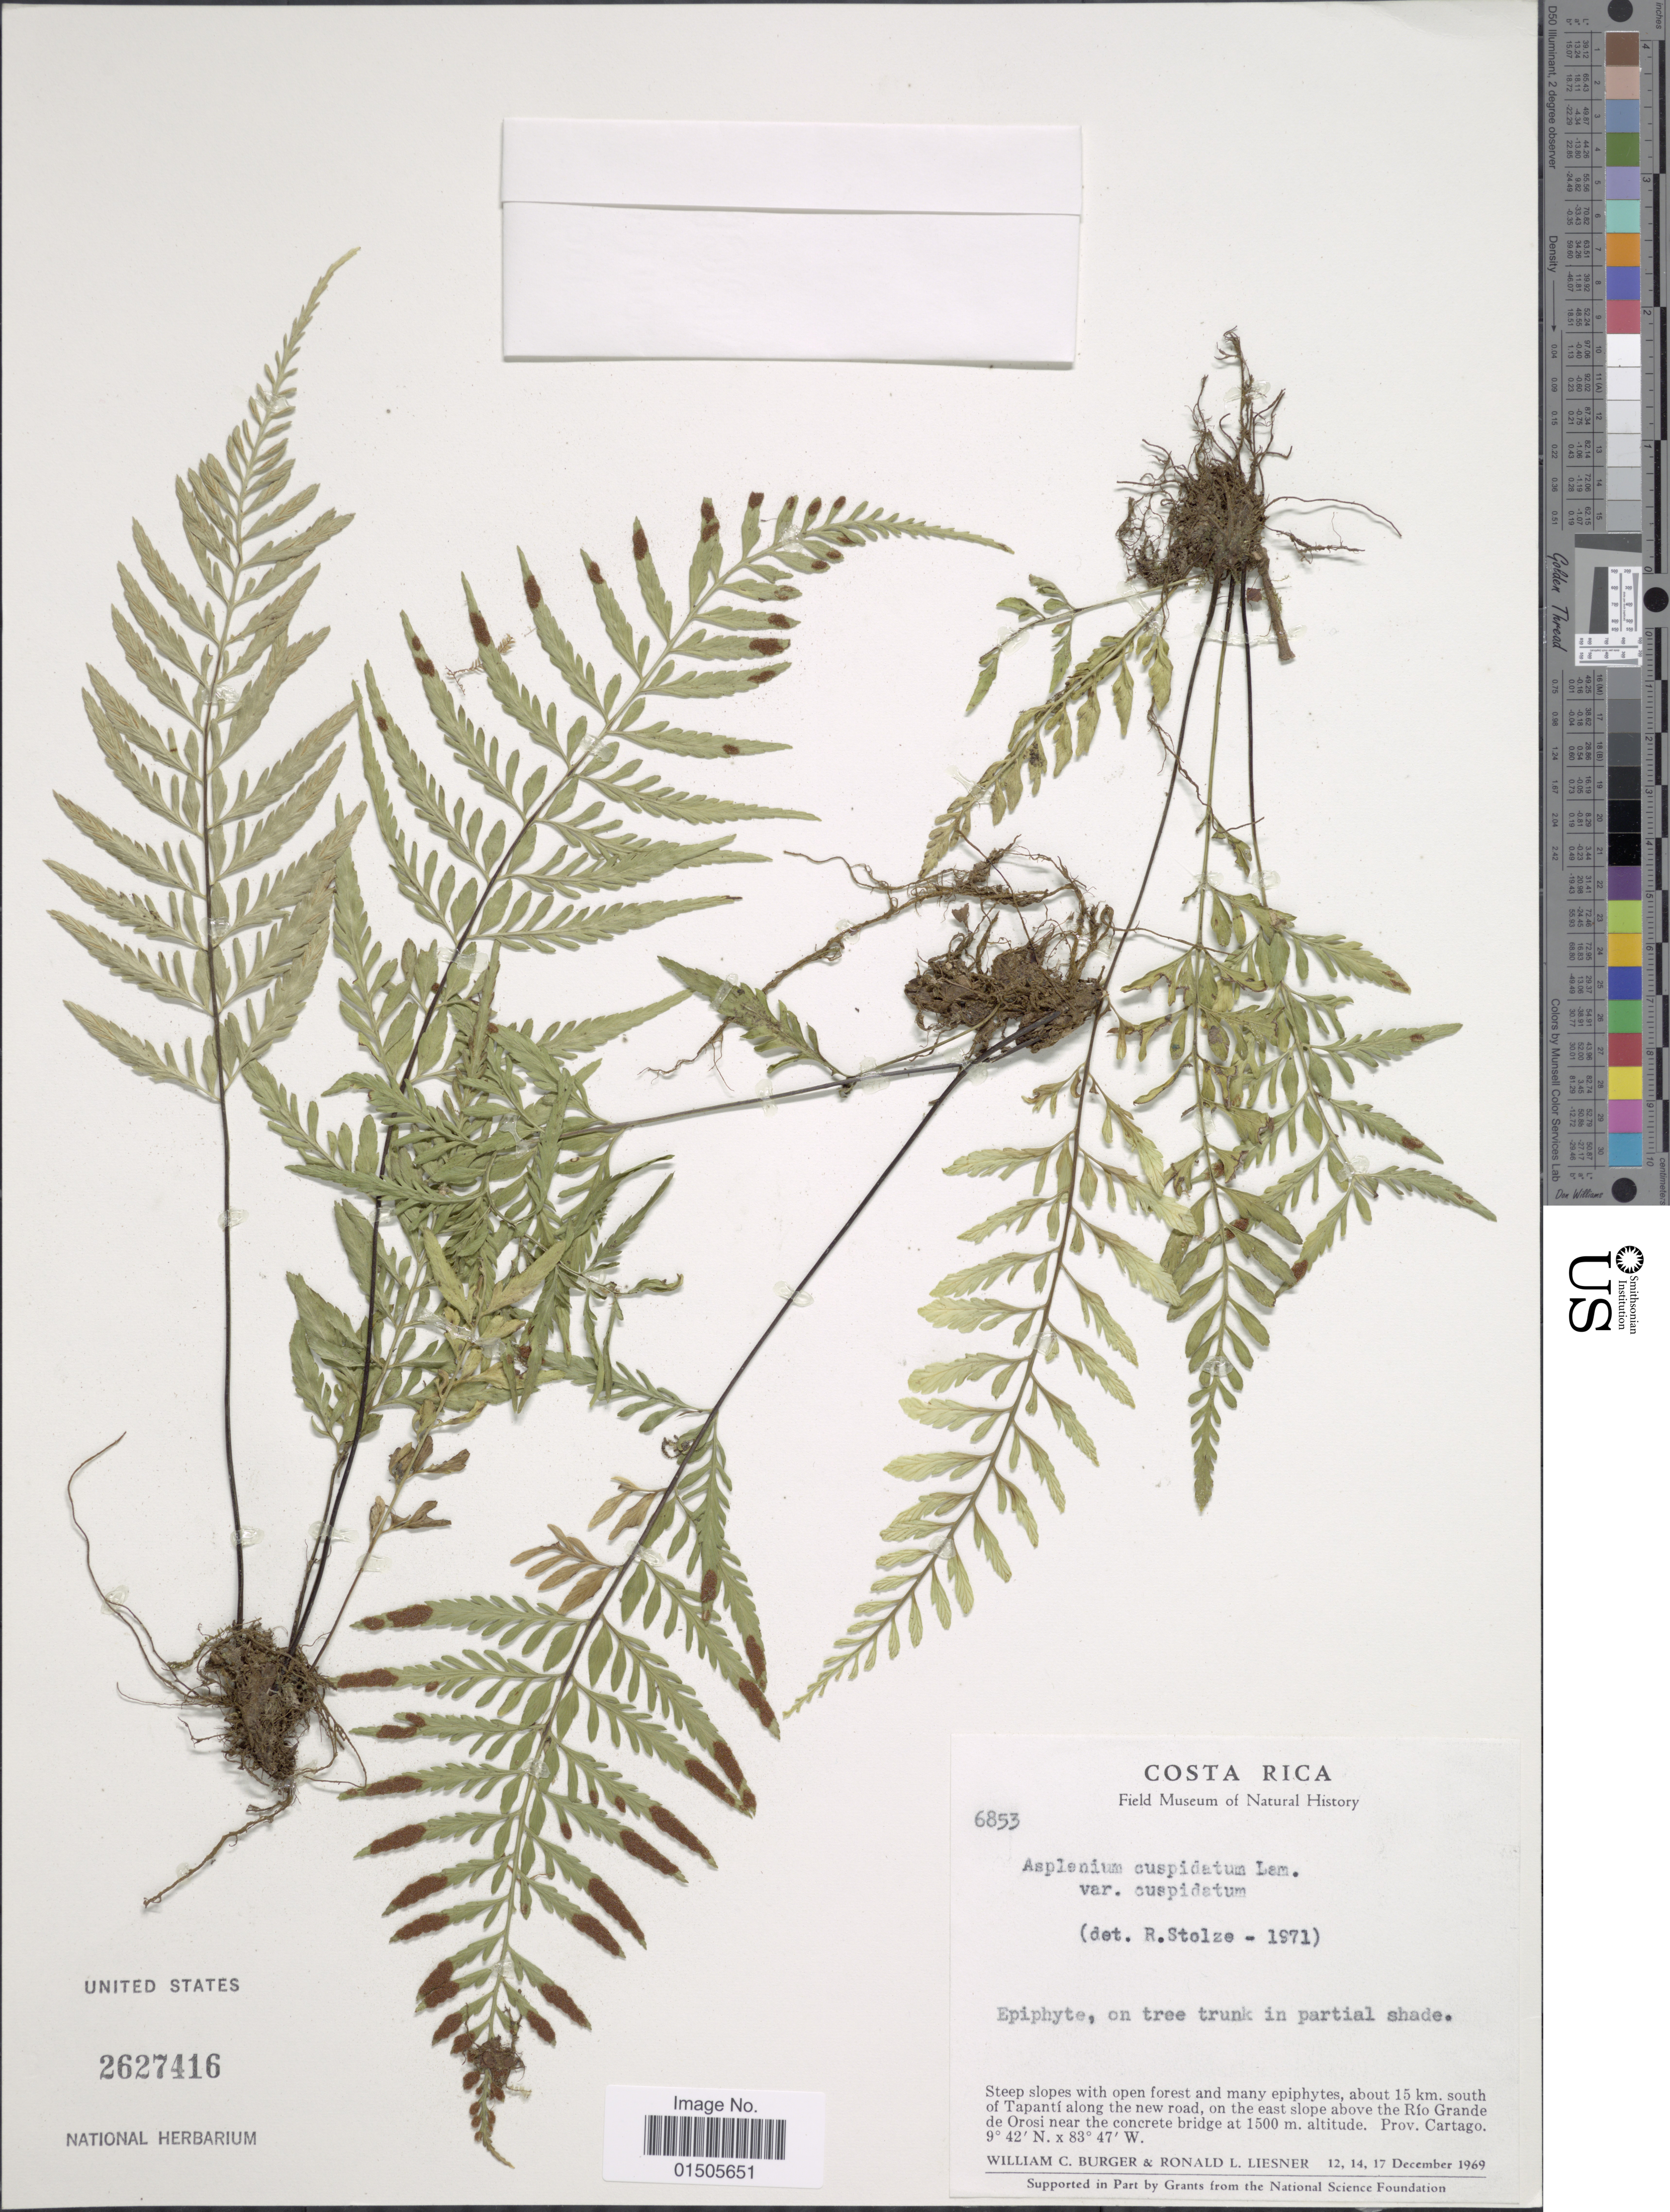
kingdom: Plantae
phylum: Tracheophyta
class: Polypodiopsida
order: Polypodiales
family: Aspleniaceae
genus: Asplenium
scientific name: Asplenium auritum var. moritzianum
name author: Hieron.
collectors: W. Burger & R. L. Liesner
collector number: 6853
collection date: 1969-12-12/1969-12-17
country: Costa Rica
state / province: Cartago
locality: Steep slopes with open forest and many epiphytes , about 15 km. south of Tapanti along the new road, on the east slope above the Rio Grande de Orosi near the concrete bridge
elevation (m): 1500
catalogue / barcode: US 2627416